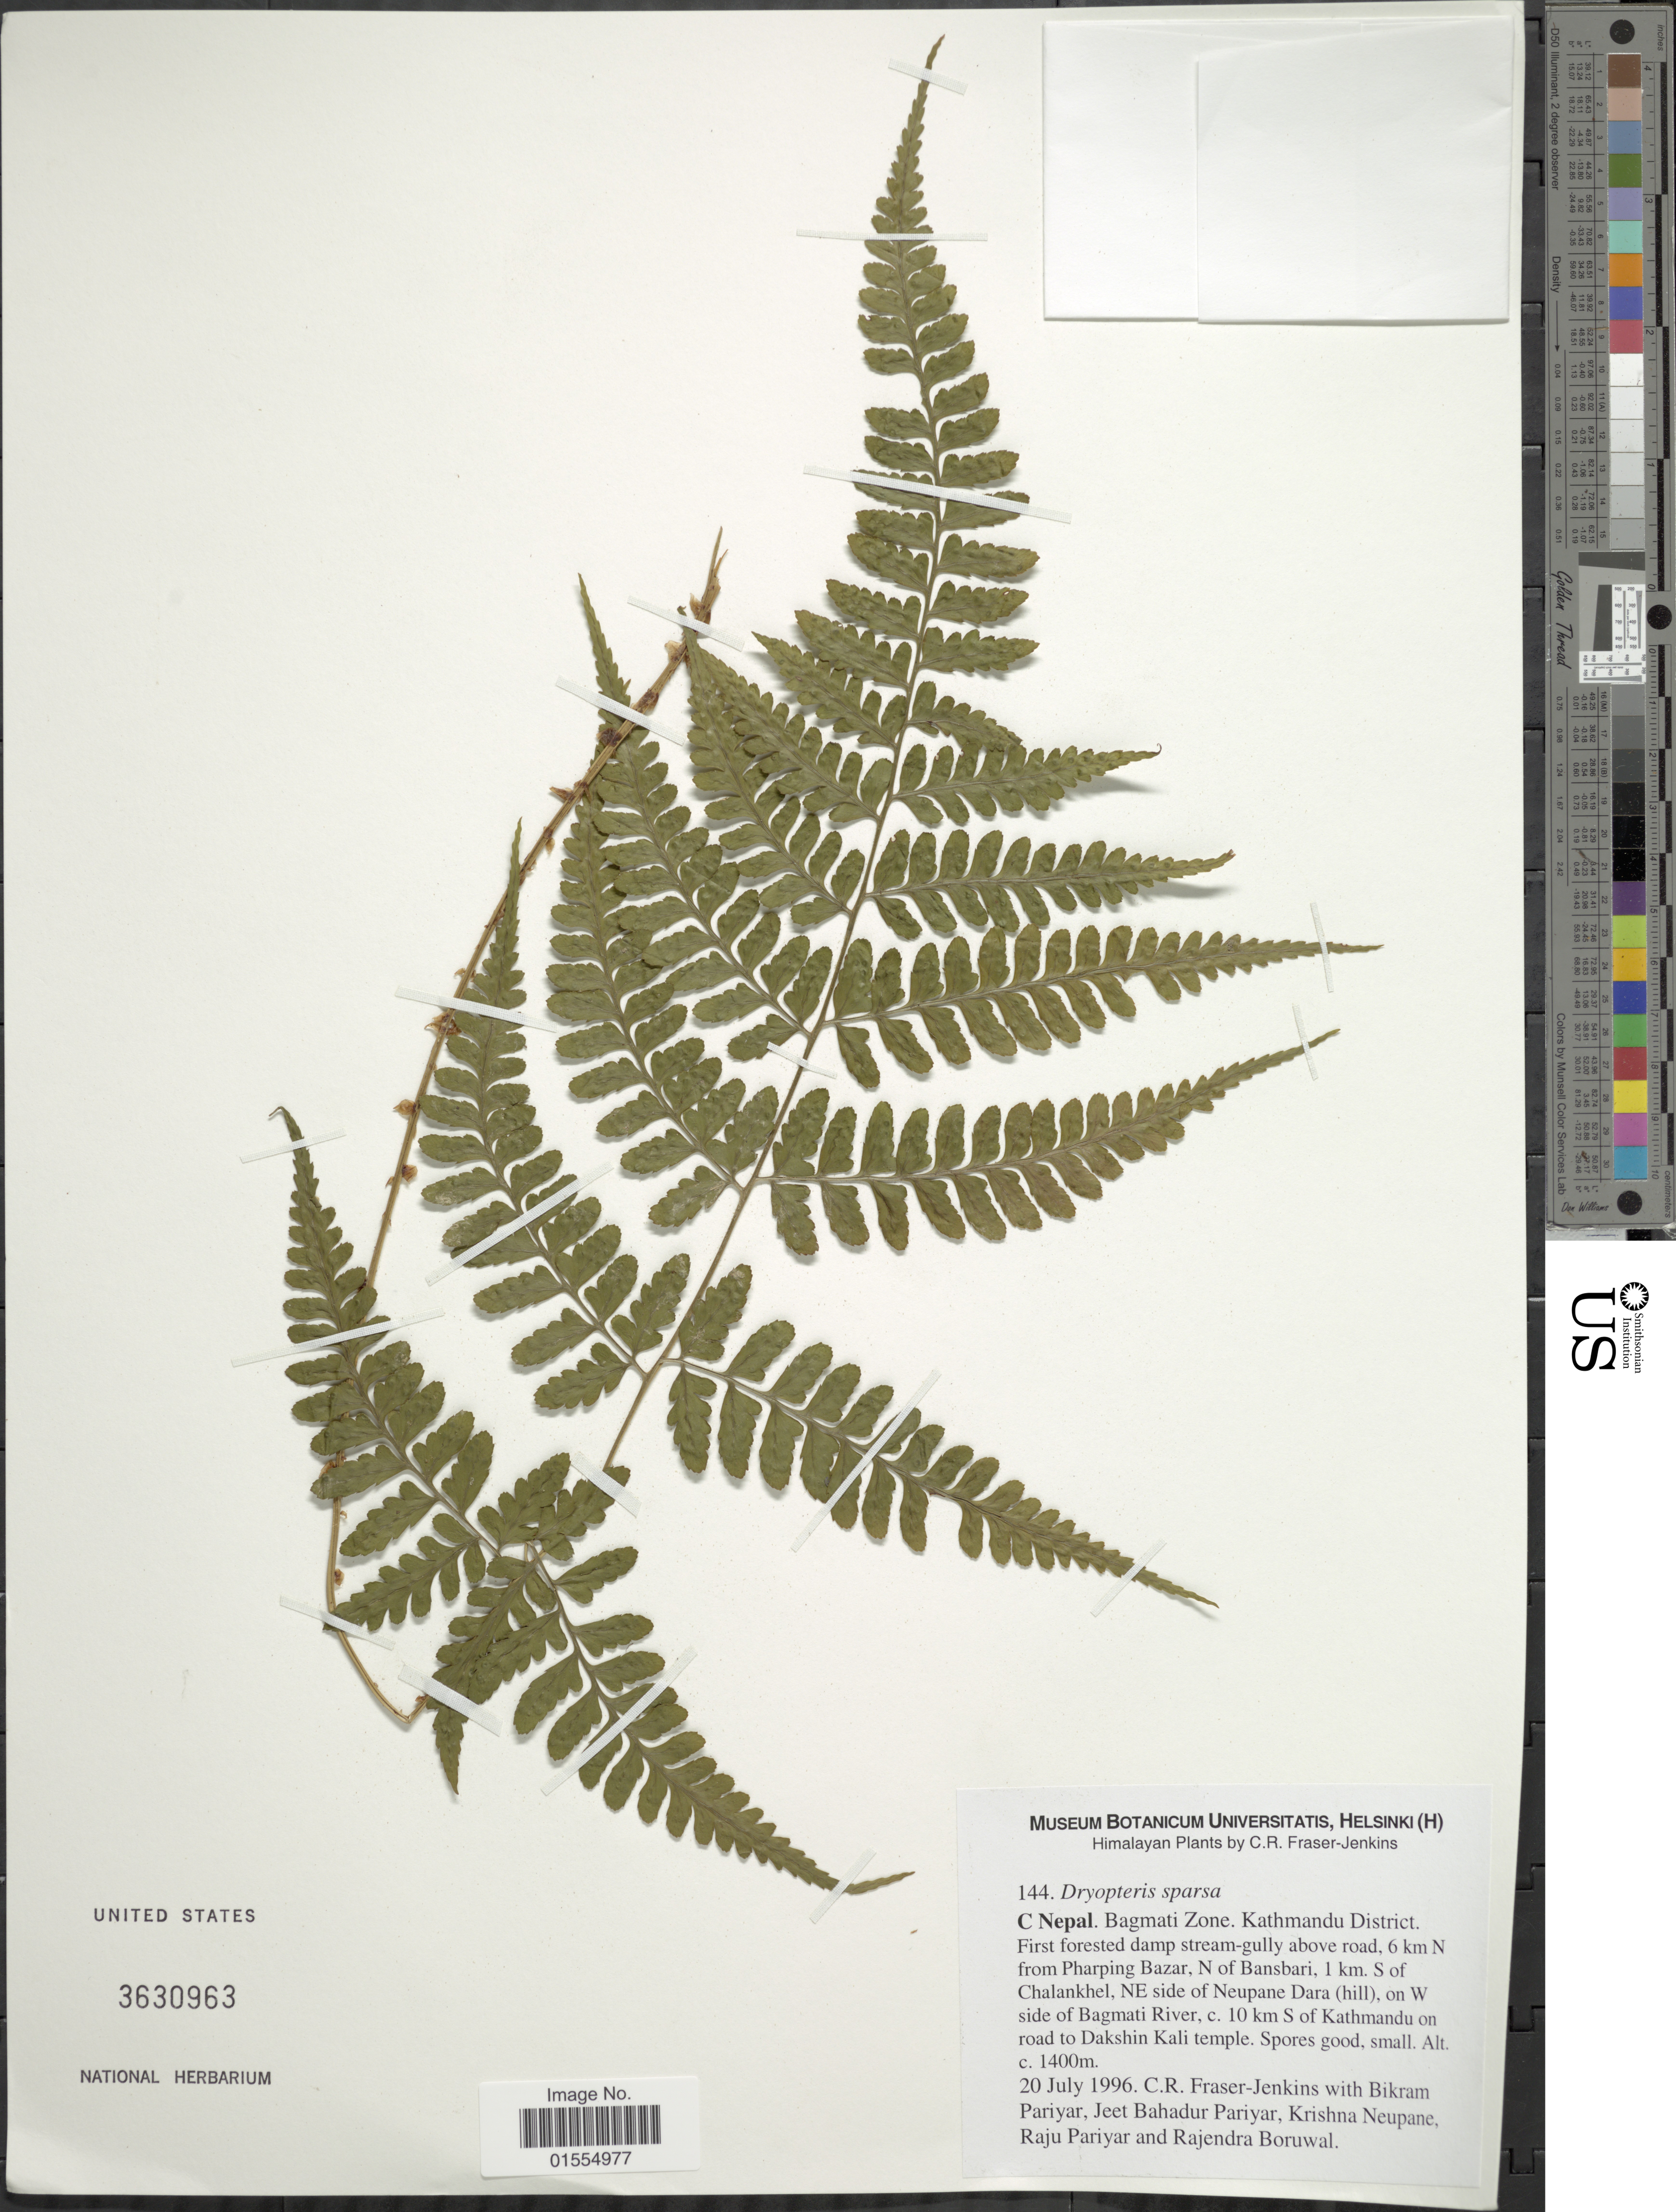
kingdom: Plantae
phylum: Tracheophyta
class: Polypodiopsida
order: Polypodiales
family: Dryopteridaceae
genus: Dryopteris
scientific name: Dryopteris sparsa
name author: (D. Don) Kuntze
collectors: C. R. Fraser-Jenkins, B. Pariyar, J. Pariyar, K. Neupane & et al.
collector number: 144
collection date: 1996-07-20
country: Nepal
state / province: Bagmati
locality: C. Nepal, Bagmati Zone, Kathmamdu District, first forested damp stream-gully above road, 6 km N from Pharping Bazar, N of Bansbari, 1 km. S of Chalankhel, NE side of Neupane Dara (hill), on W side of Bagmati River, c. 10 km S of Kathmandu on road to Dakshin Kali Temple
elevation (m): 1400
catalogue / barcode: US 3630963